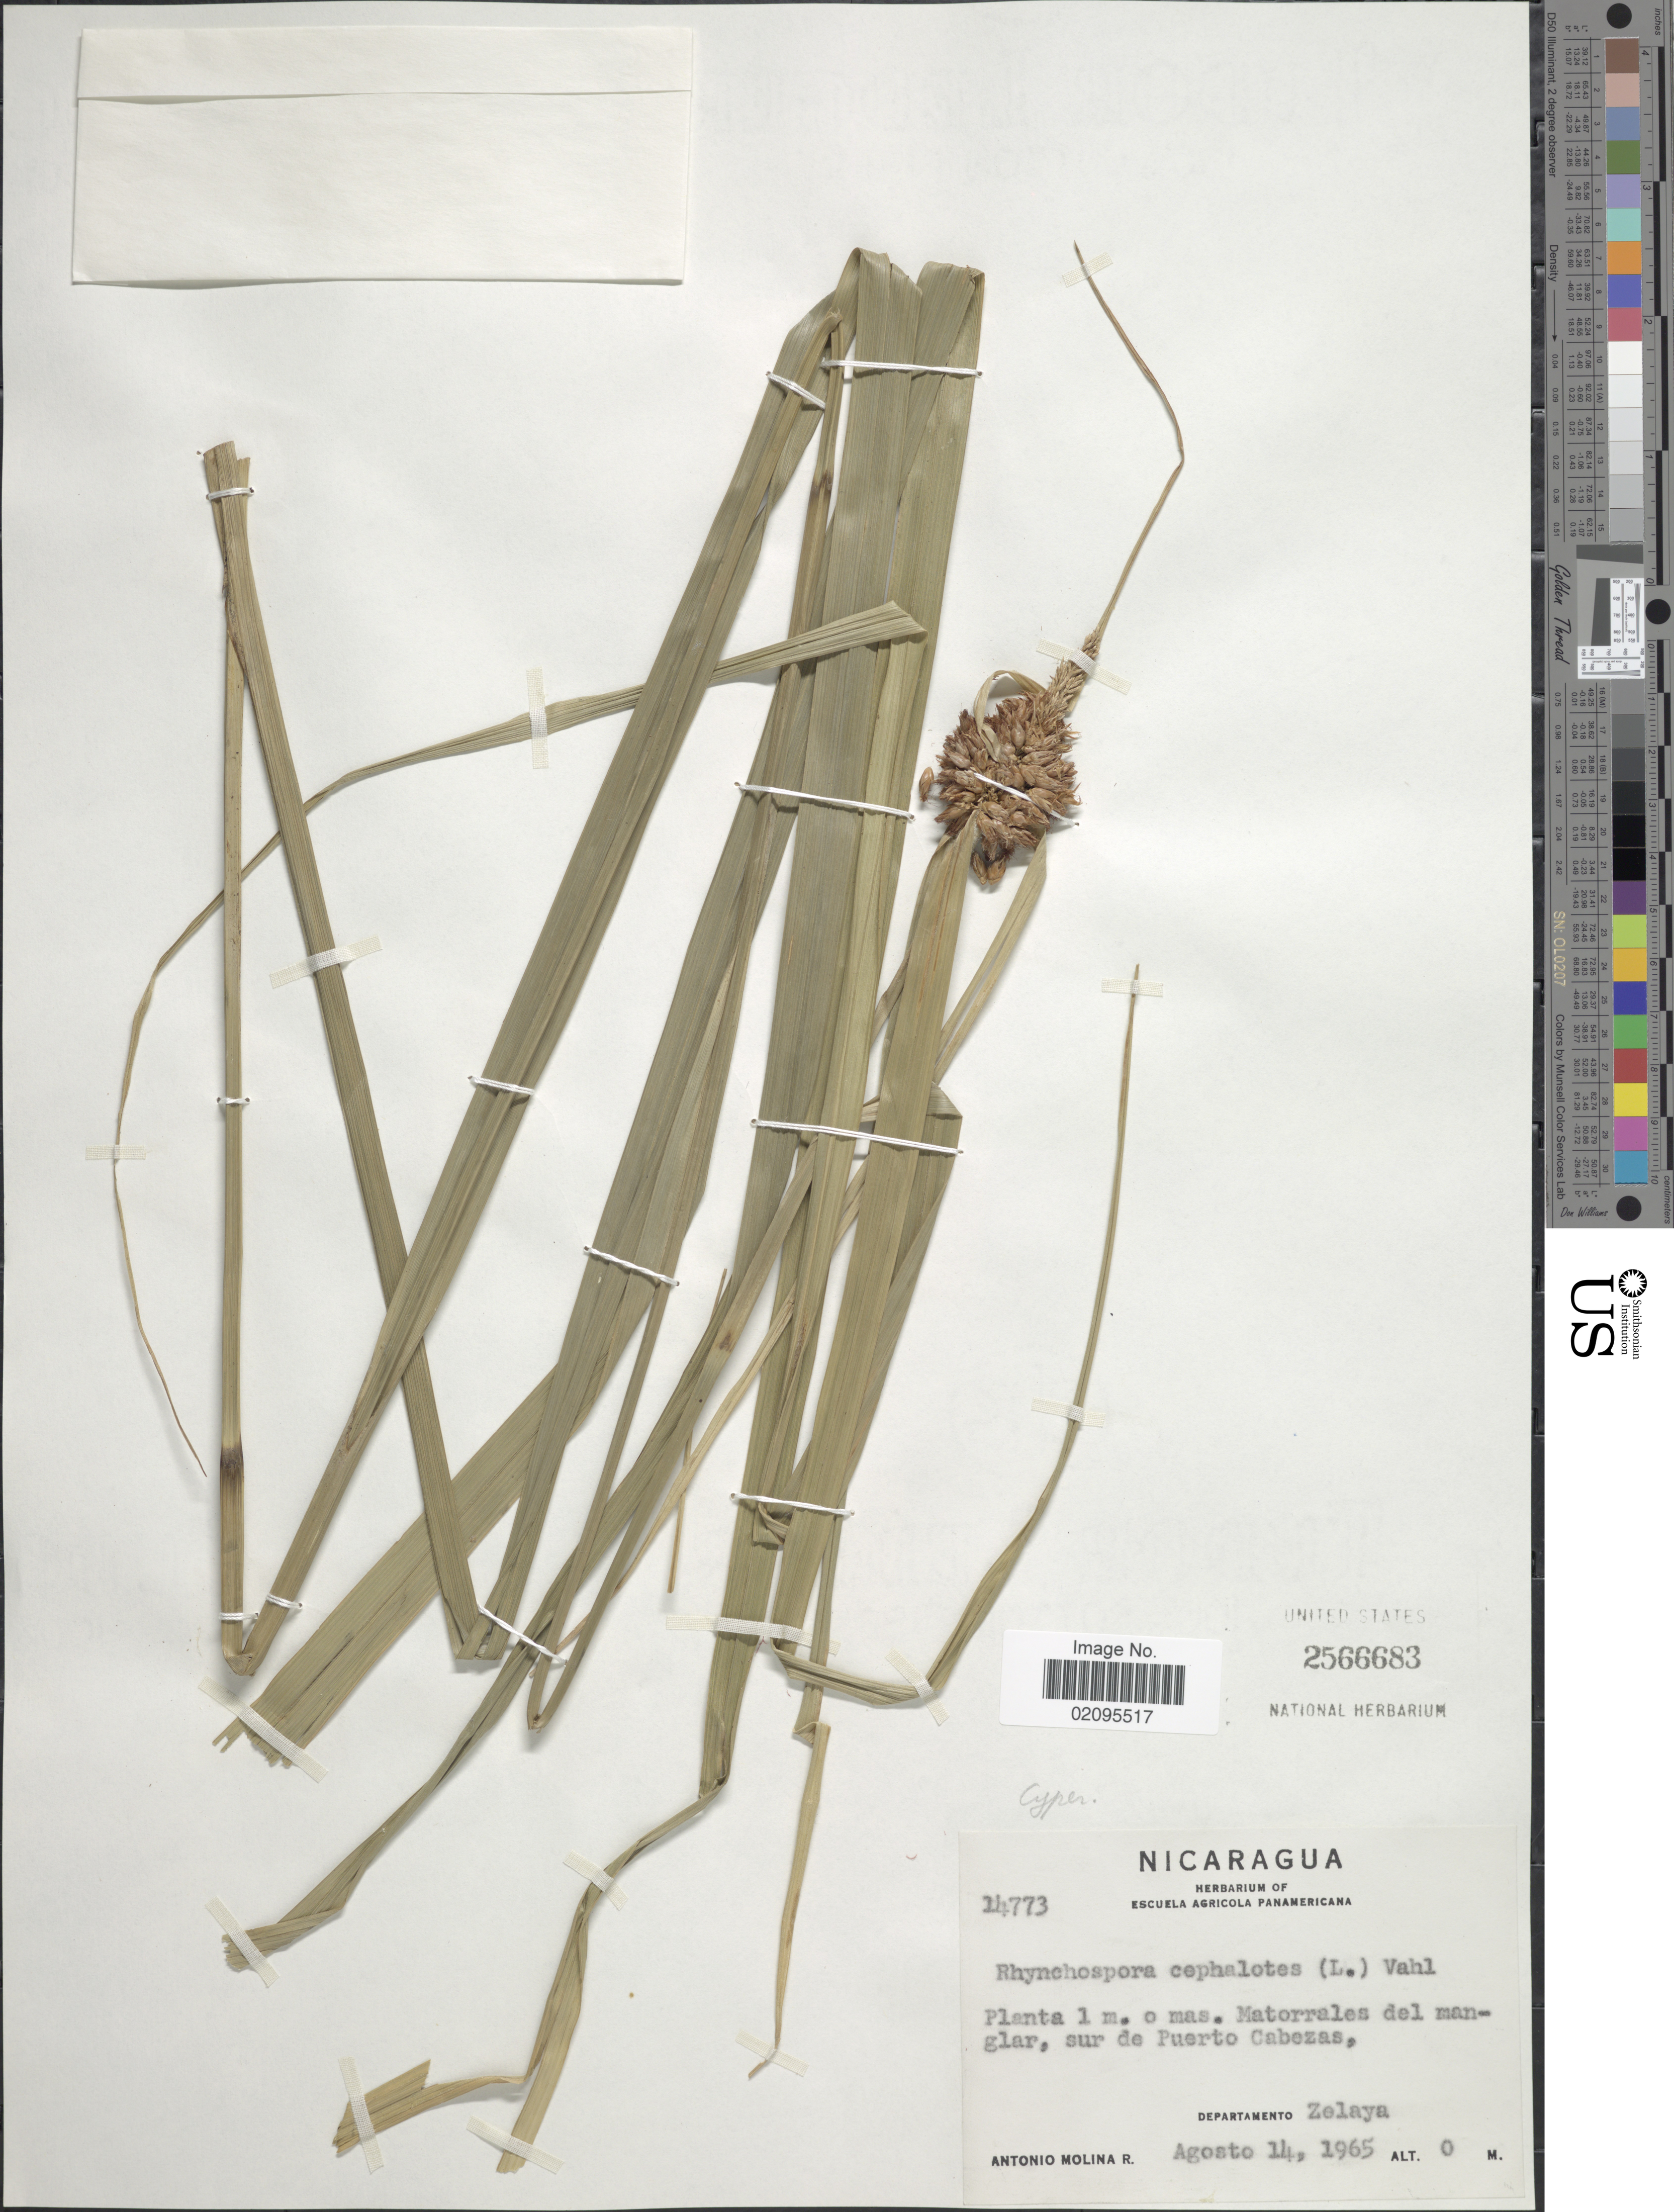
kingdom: Plantae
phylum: Tracheophyta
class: Liliopsida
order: Poales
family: Cyperaceae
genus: Rhynchospora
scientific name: Rhynchospora cephalotes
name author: (L.) Vahl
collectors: A. Molina R.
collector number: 14773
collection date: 1965-08-14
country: Nicaragua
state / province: Atlantico Norte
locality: Matorrales del manglar, sur de Puerto Cabezas, Departamento Zelaya.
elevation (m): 0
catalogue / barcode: US 2566683